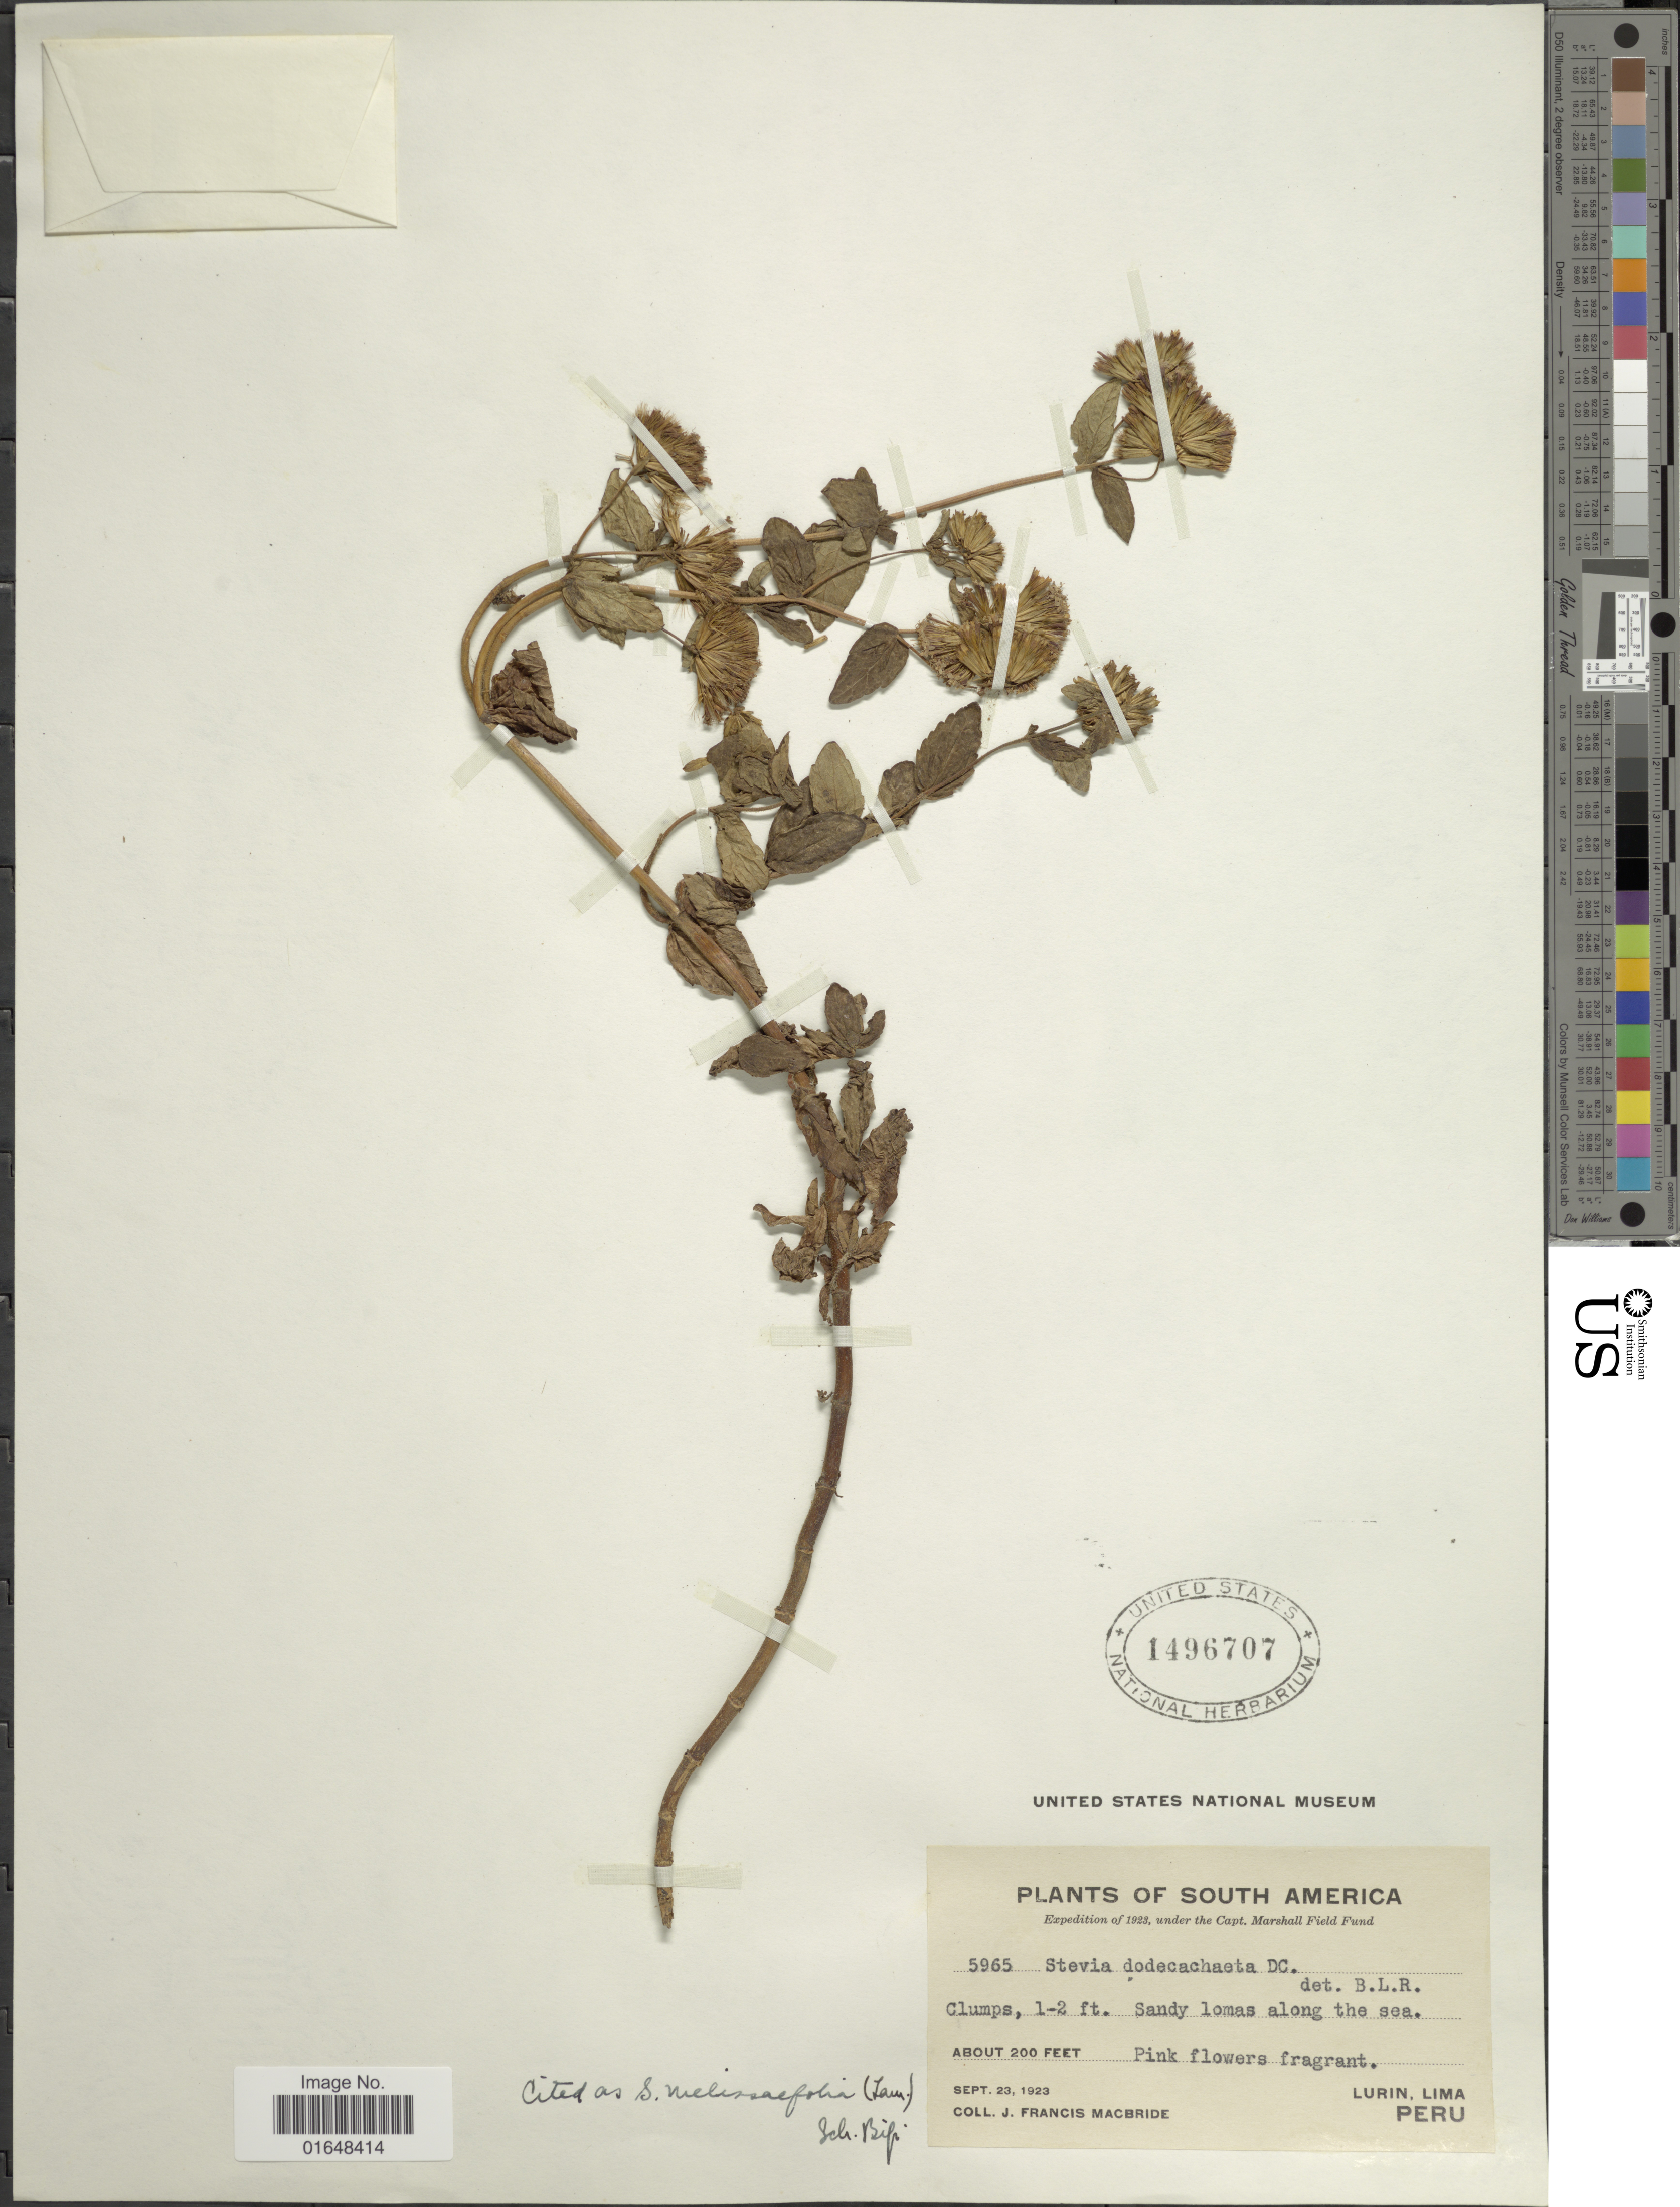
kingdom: Plantae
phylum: Tracheophyta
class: Magnoliopsida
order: Asterales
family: Asteraceae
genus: Stevia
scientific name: Stevia melissaefolia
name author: (Lam.) Sch. Bip. in Klotzsch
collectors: J. F. Macbride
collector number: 5965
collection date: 1923-09-23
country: Peru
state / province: Lima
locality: Lurin, Lima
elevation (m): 61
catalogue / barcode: US 1496707